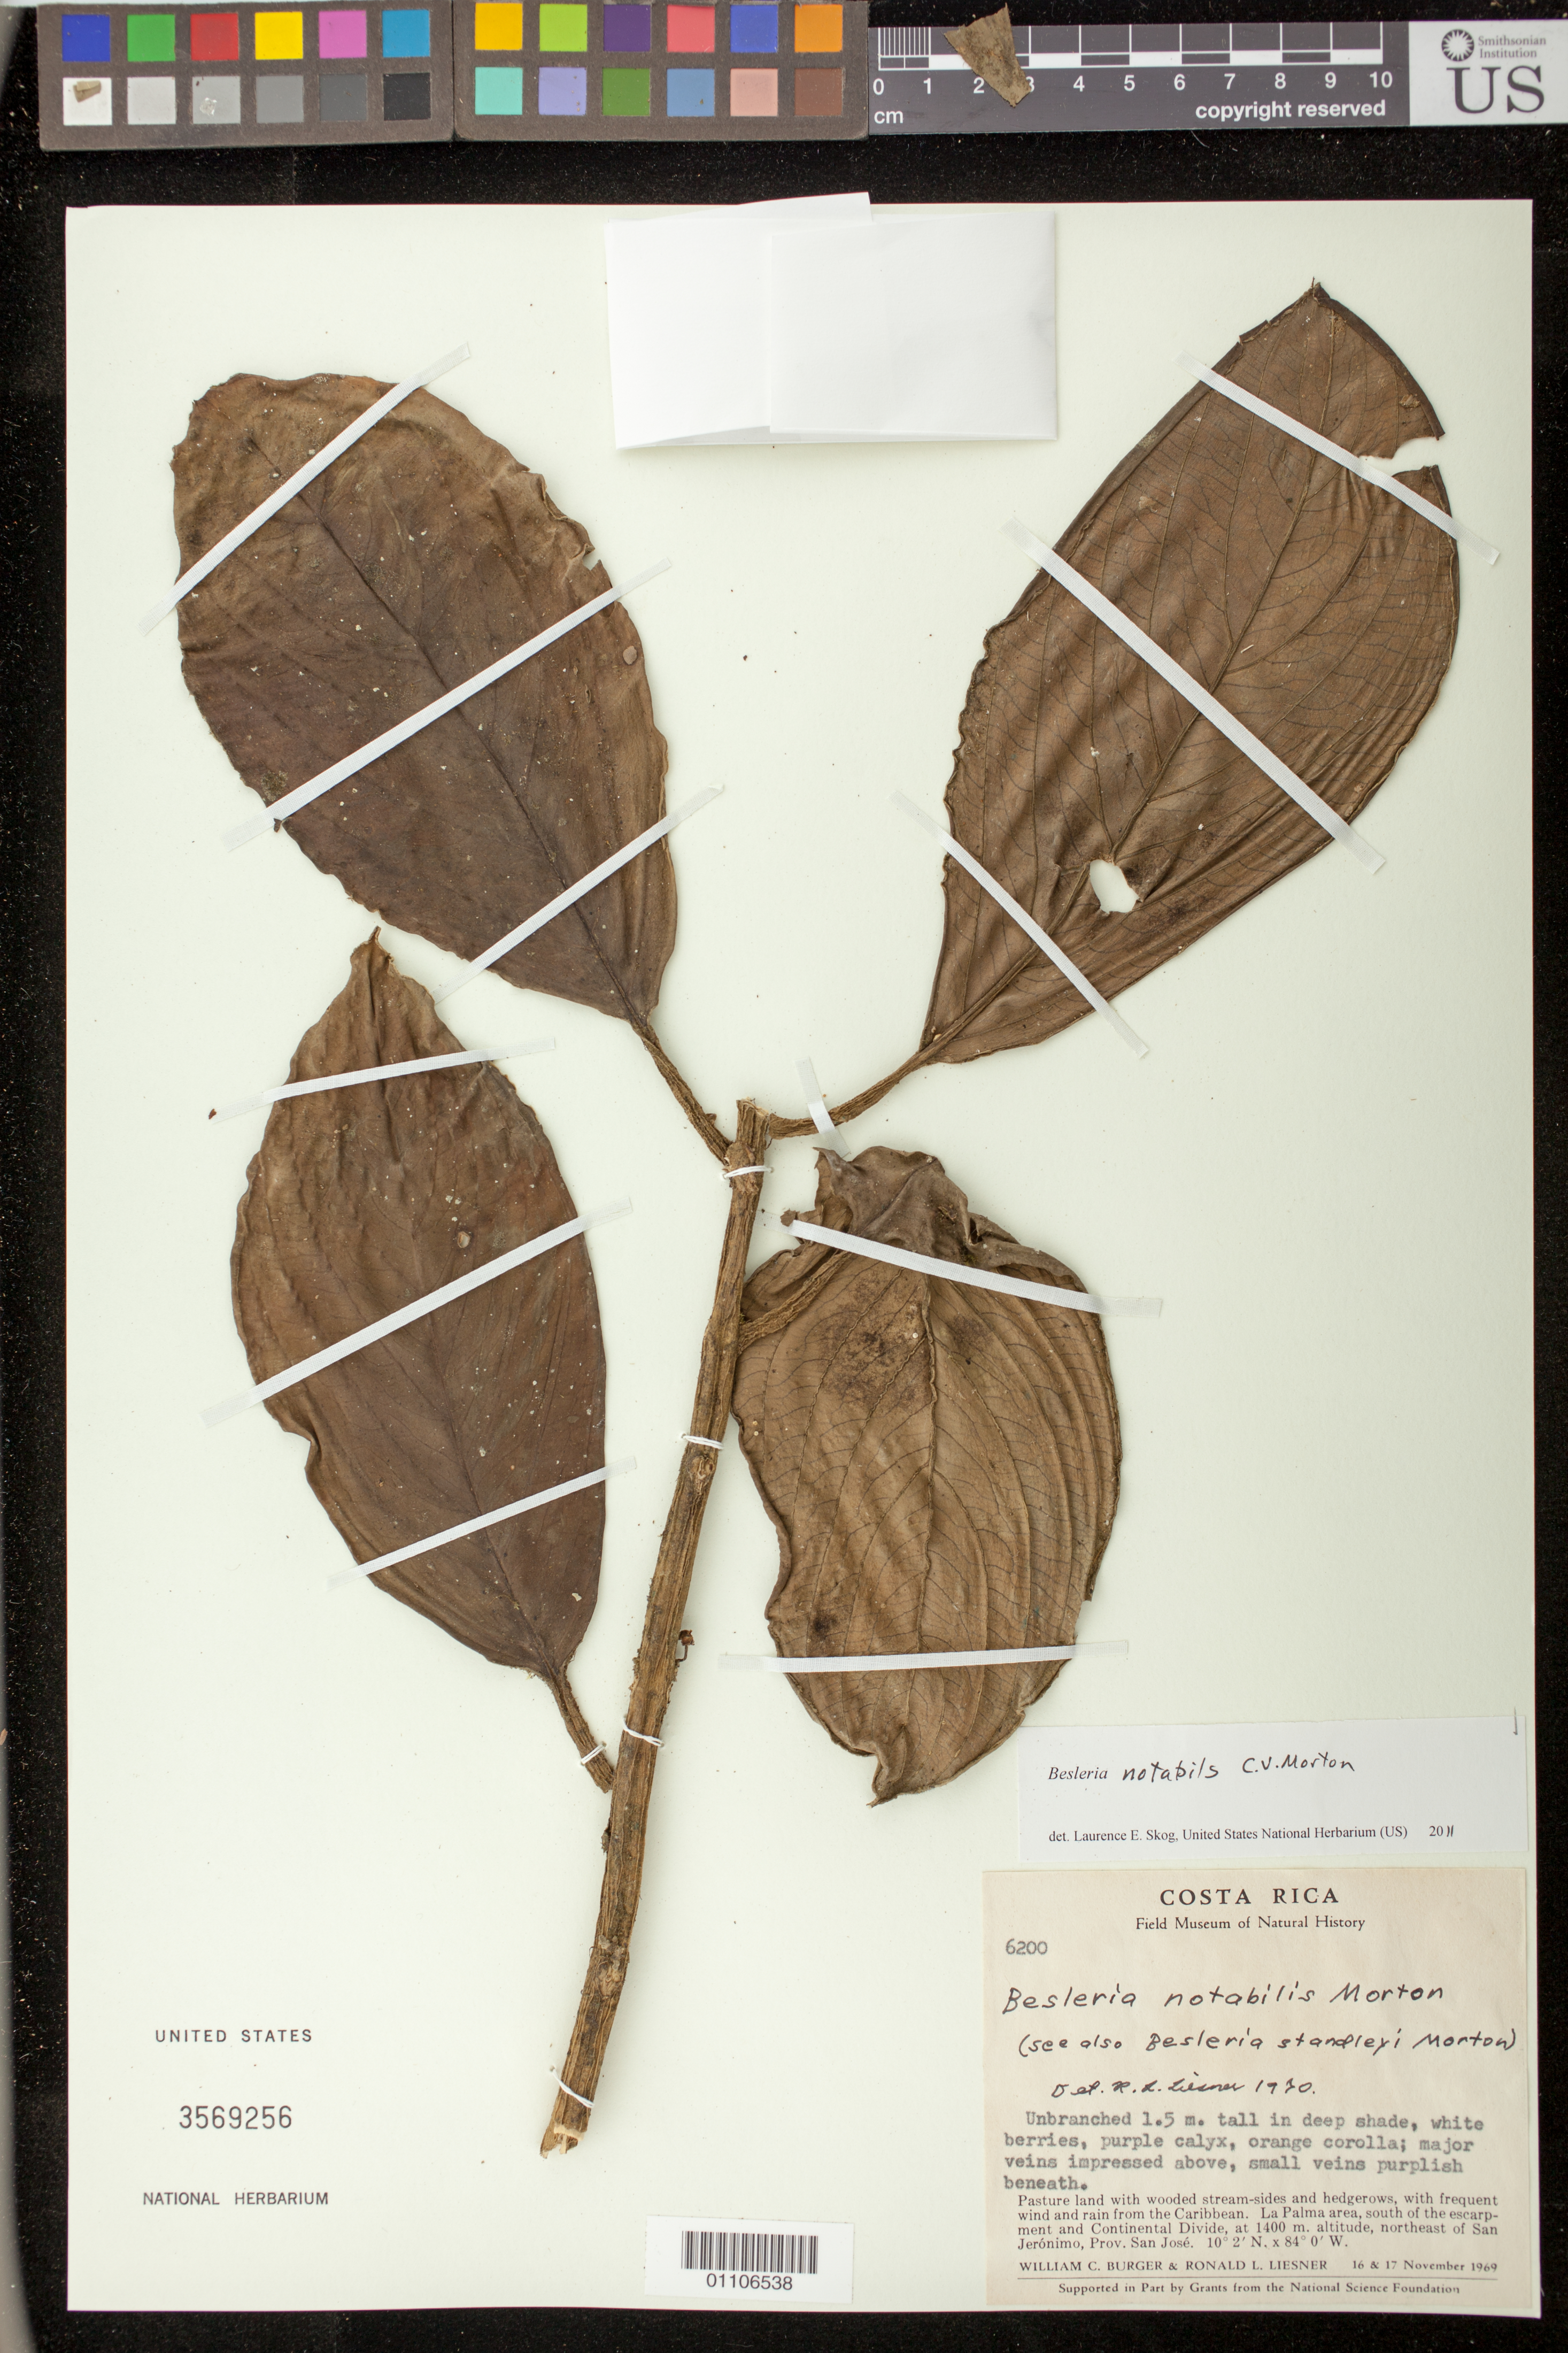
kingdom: Plantae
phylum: Tracheophyta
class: Magnoliopsida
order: Lamiales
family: Gesneriaceae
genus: Besleria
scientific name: Besleria notabilis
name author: C.V. Morton in Standl.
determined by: Skog, Laurence E.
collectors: W. Burger & R. L. Liesner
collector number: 6200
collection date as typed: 16-17 Nov 1969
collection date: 1969-11-16/1969-11-17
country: Costa Rica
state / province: San José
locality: La Palma area, south of the escarpment and Continental Divide, northeast of San Jerónimo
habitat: Pasture land with wooded stream-sides and hedgerows, with frequent wind and rain from the Caribbean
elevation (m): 1400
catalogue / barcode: US 3569256